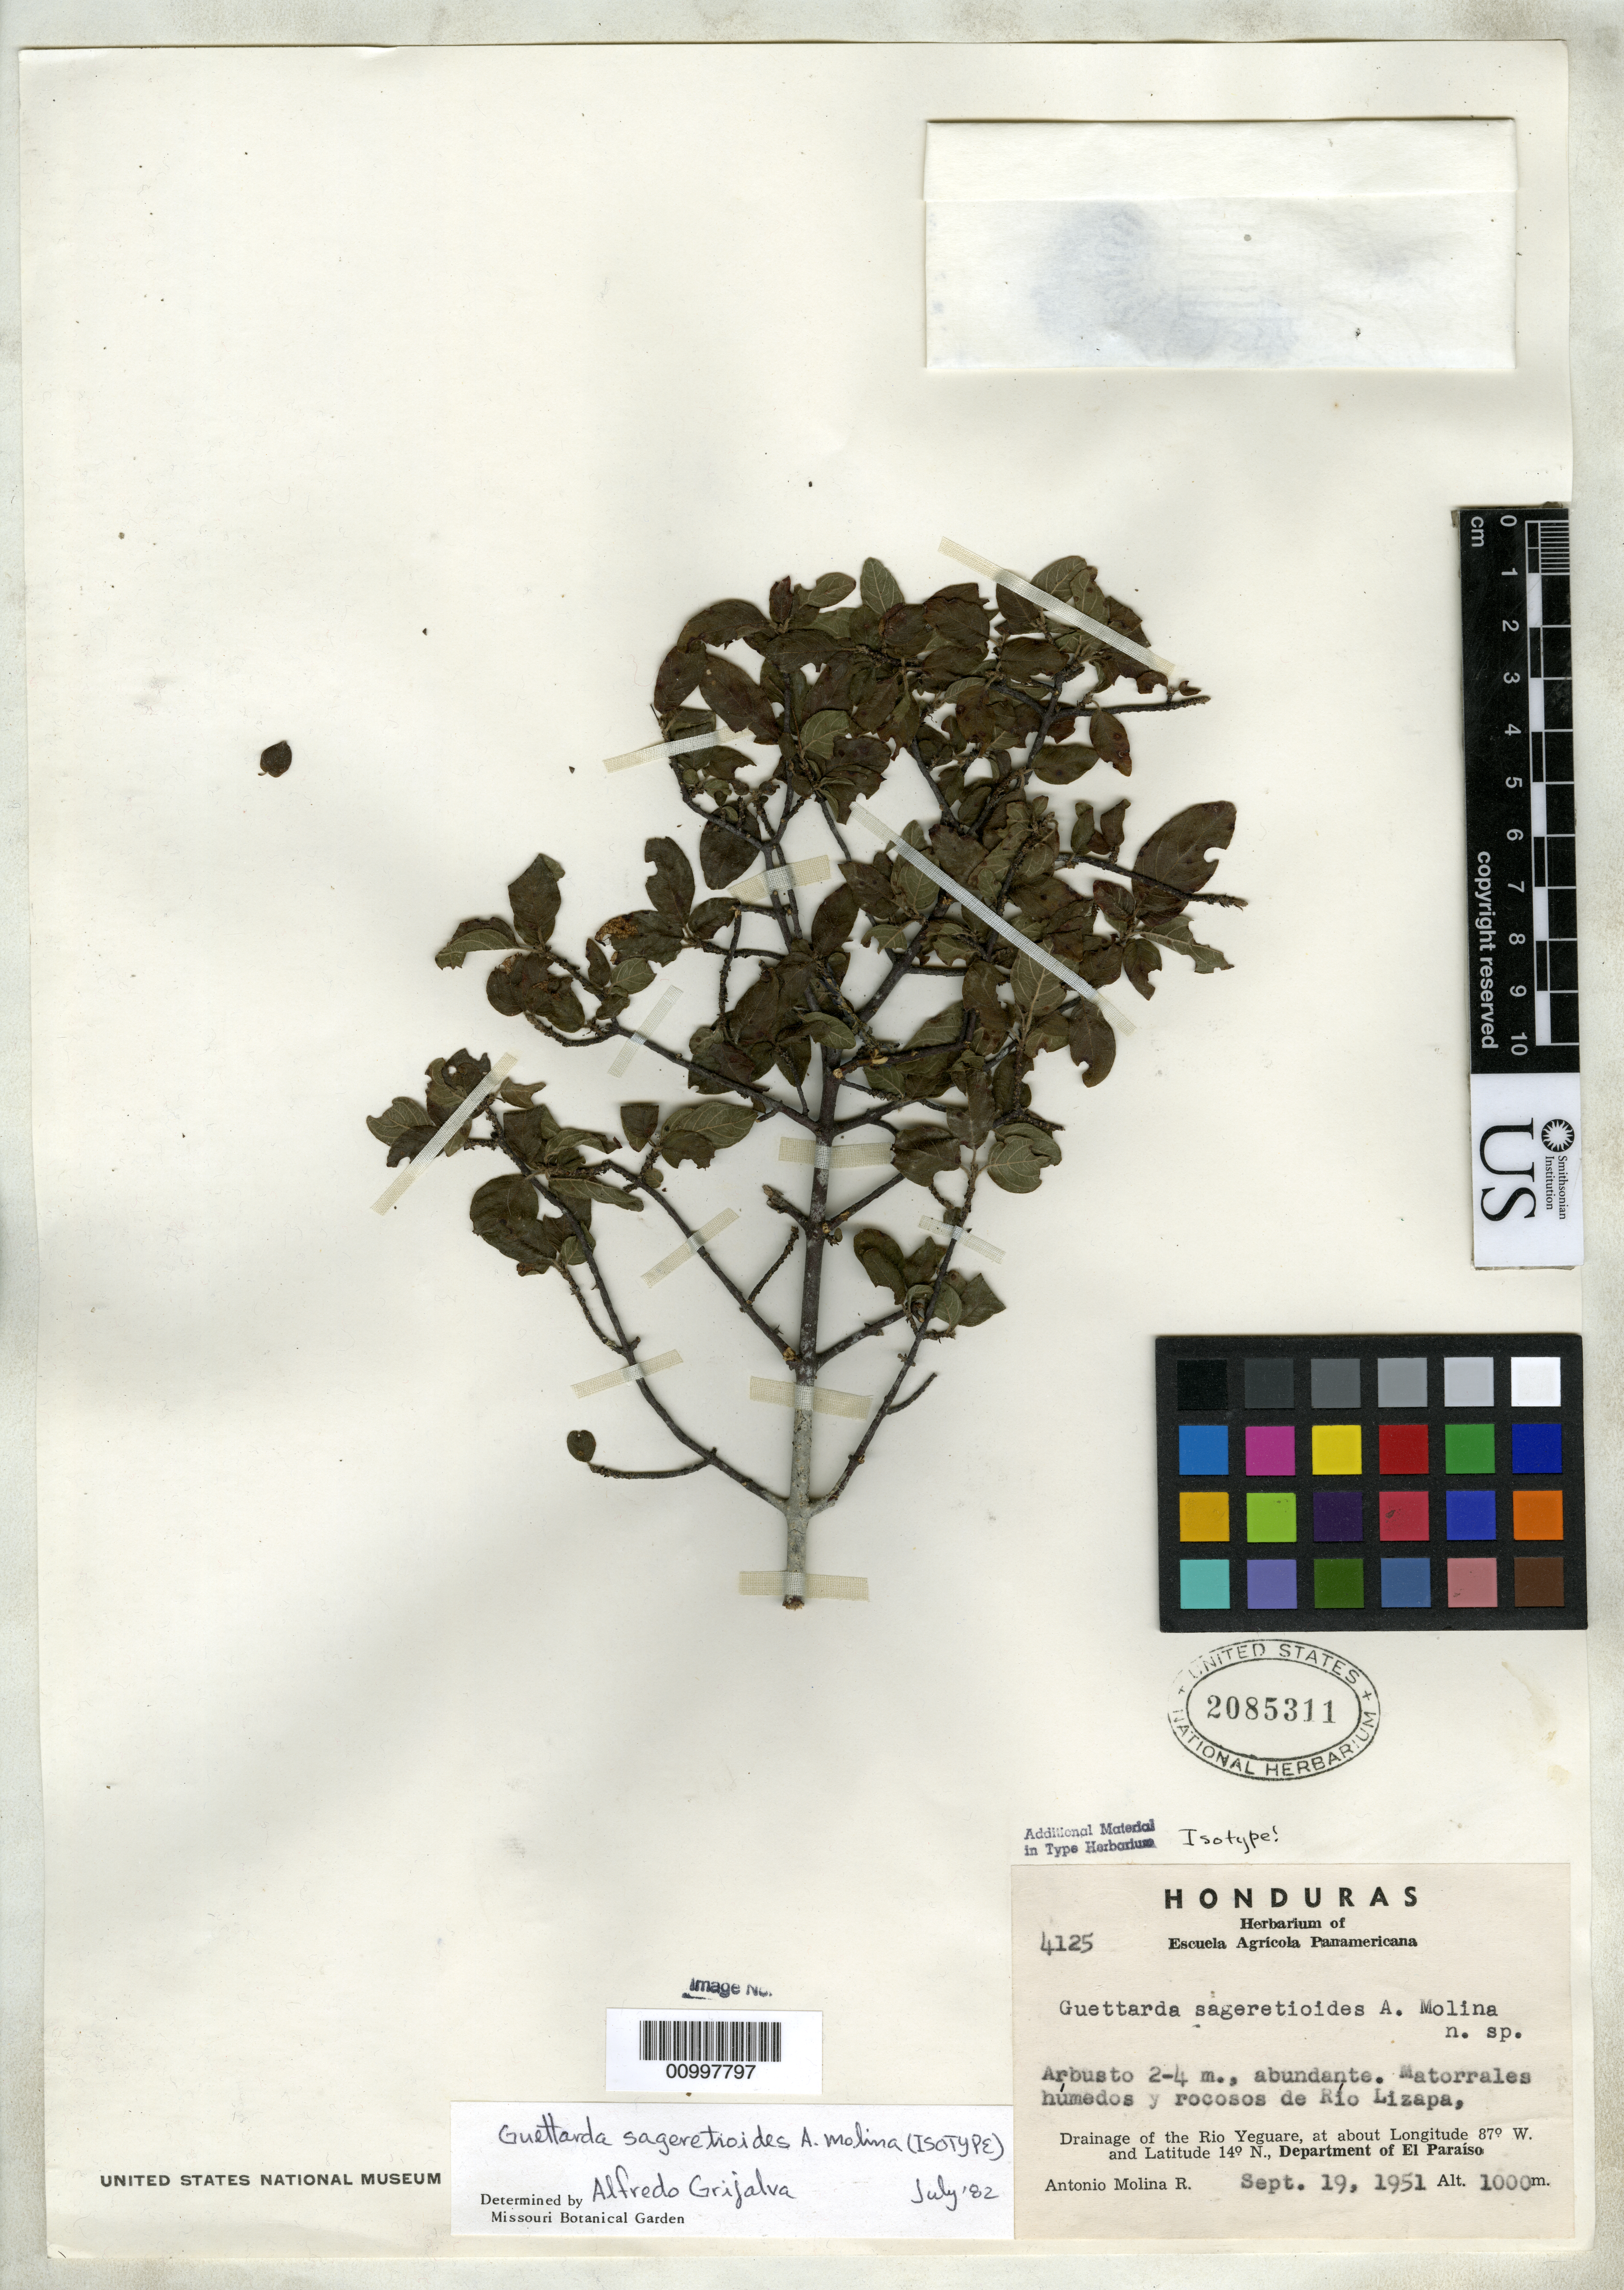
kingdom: Plantae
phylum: Tracheophyta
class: Magnoliopsida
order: Gentianales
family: Rubiaceae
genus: Guettarda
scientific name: Guettarda sageretioides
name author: Ant. Molina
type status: Isotype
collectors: A. Molina R.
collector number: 4125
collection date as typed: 19 Sep 1951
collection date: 1951-09-19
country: Honduras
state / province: El Paraíso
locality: Drainage of the Rio Yeguare. Matorrales humedos y rocosos de Rio Lizapa.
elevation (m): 1000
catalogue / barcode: US 2085311